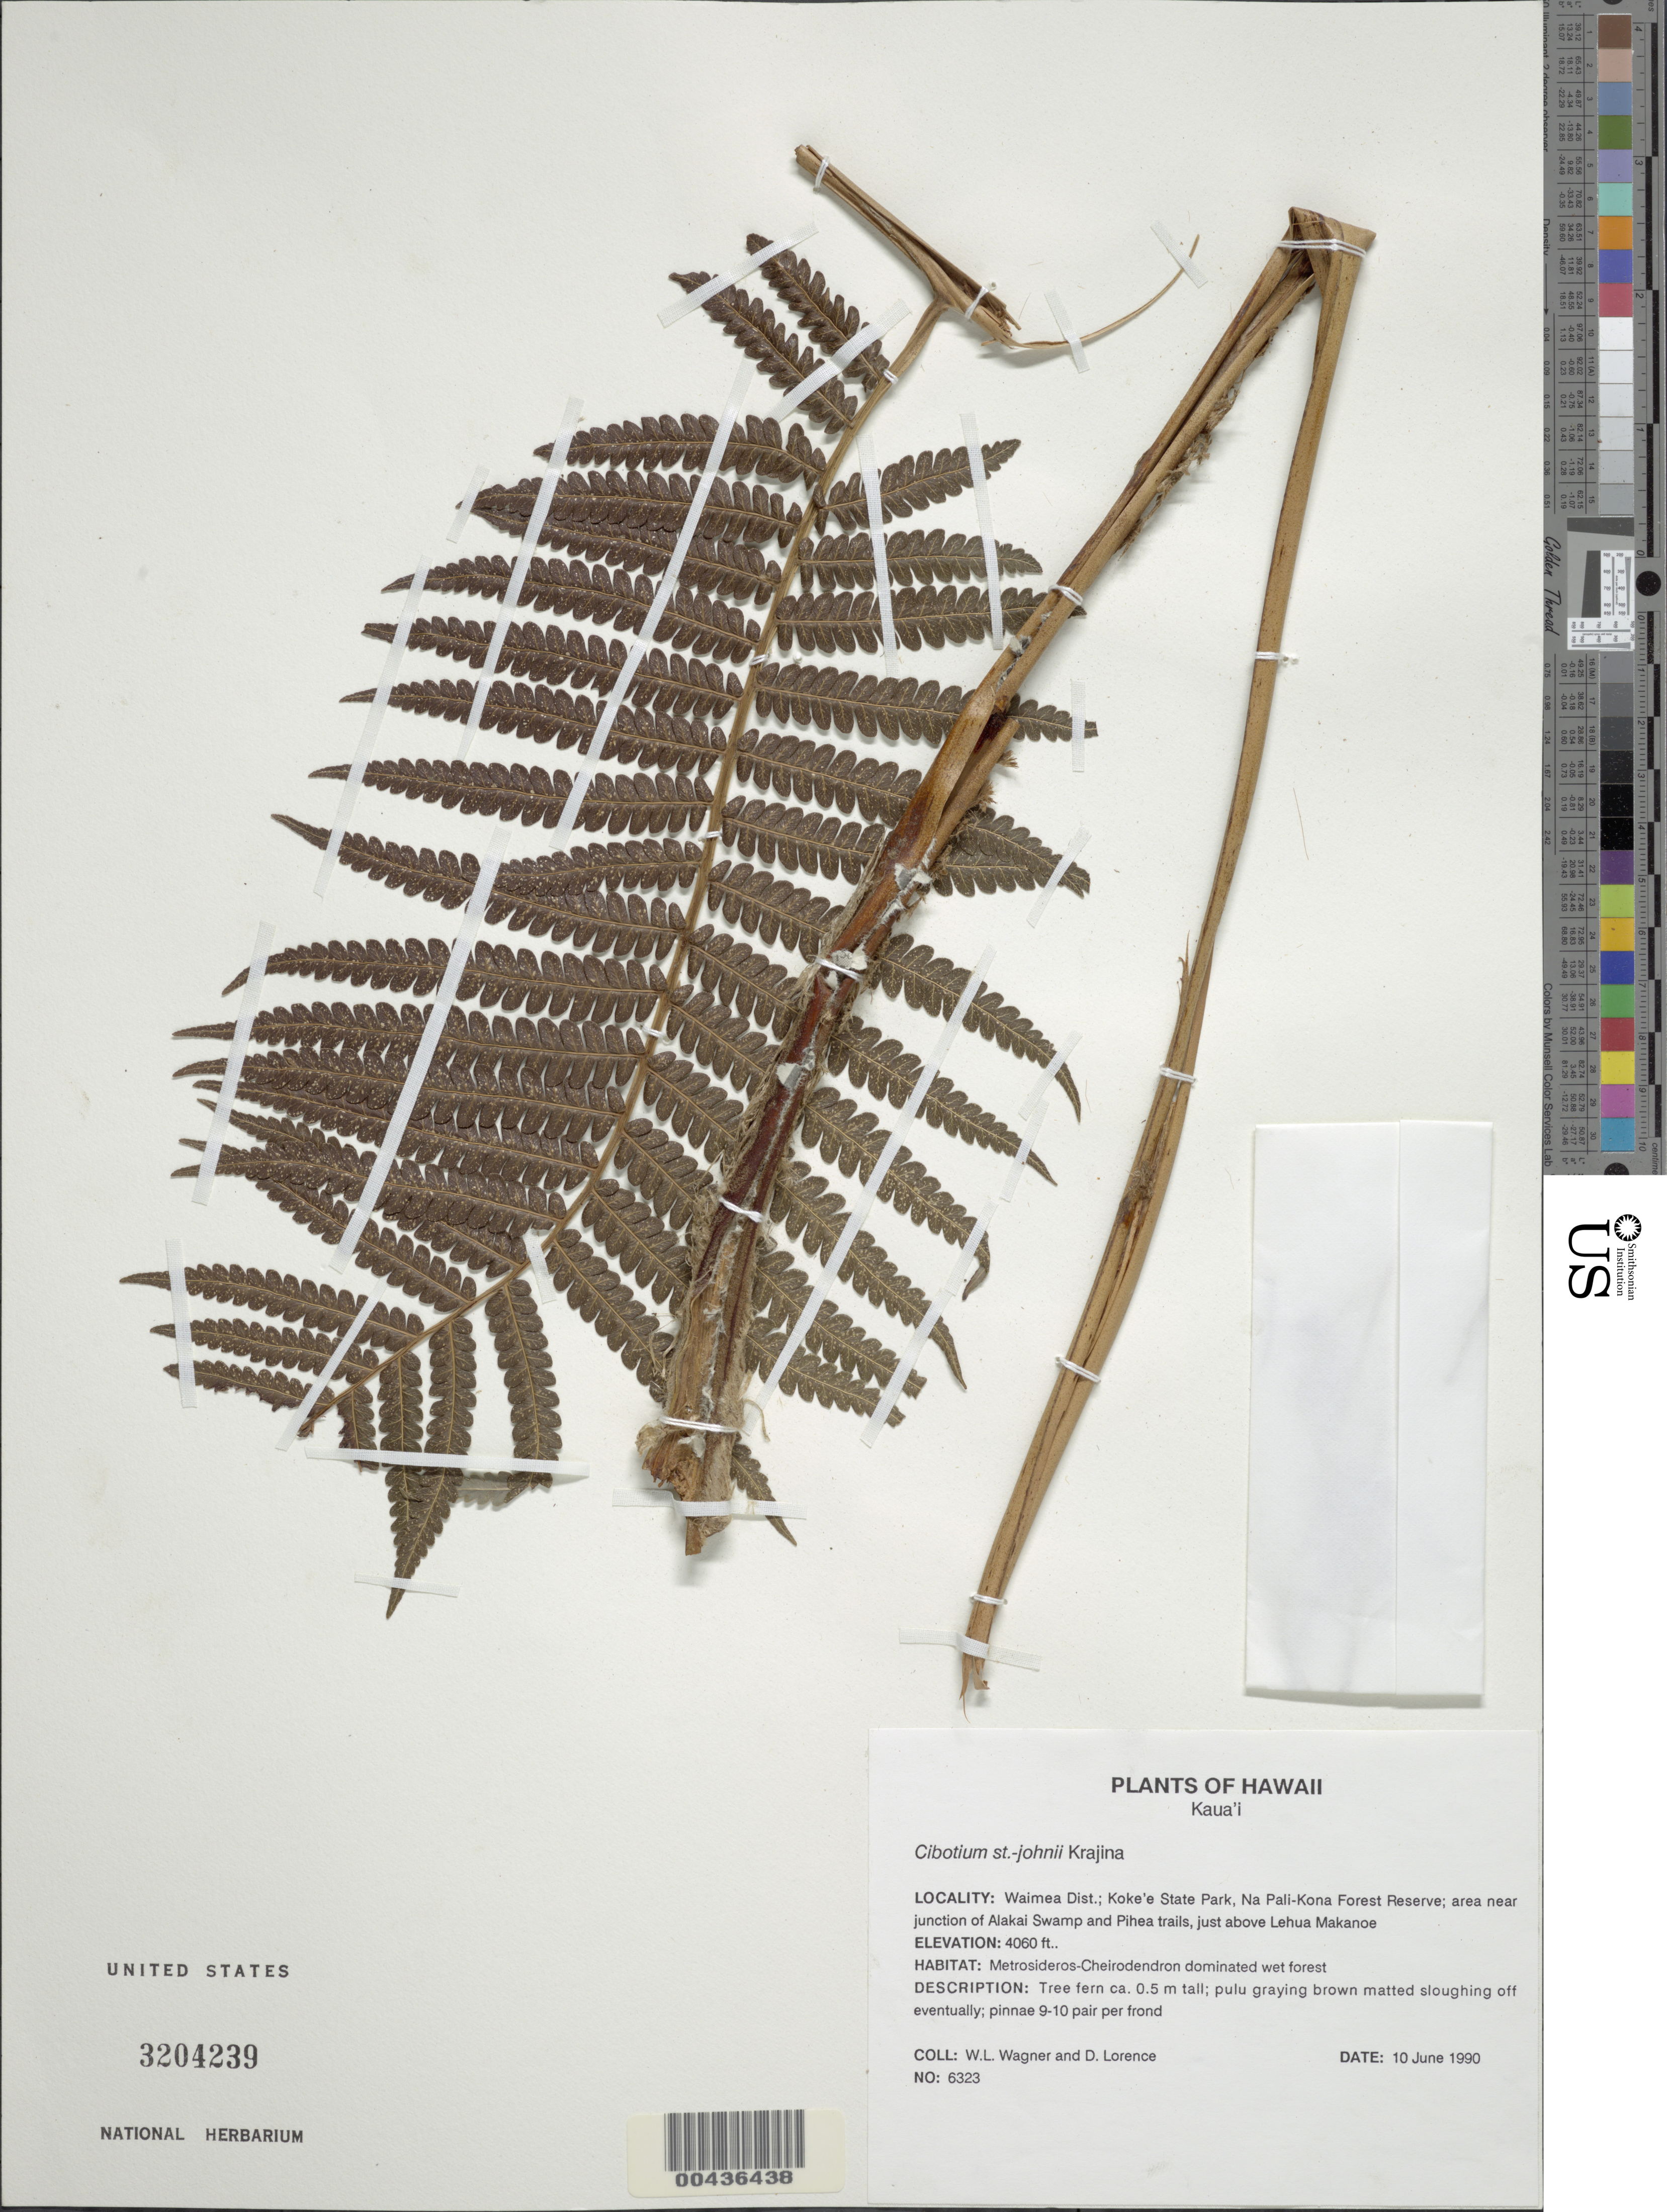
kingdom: Plantae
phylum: Tracheophyta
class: Polypodiopsida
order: Cyatheales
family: Cibotiaceae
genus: Cibotium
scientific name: Cibotium glaucum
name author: (Sm.) Hook. & Arn.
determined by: Wagner, W. L., (BOT), Smithsonian Institution - National Museum of Natural History (UNITED STATES)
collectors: W. L. Wagner & D. Lorence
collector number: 6323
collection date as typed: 10 Jun 1990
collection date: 1990-06-10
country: United States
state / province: Hawaii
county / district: Kauai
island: Kaua'i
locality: Waimea Dist.; Koke'e State Park, Na Pali-Kona Forest Reserve; area near junction of Alakai Swamp and Pihea trails, just above..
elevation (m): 1237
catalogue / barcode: US 3204239